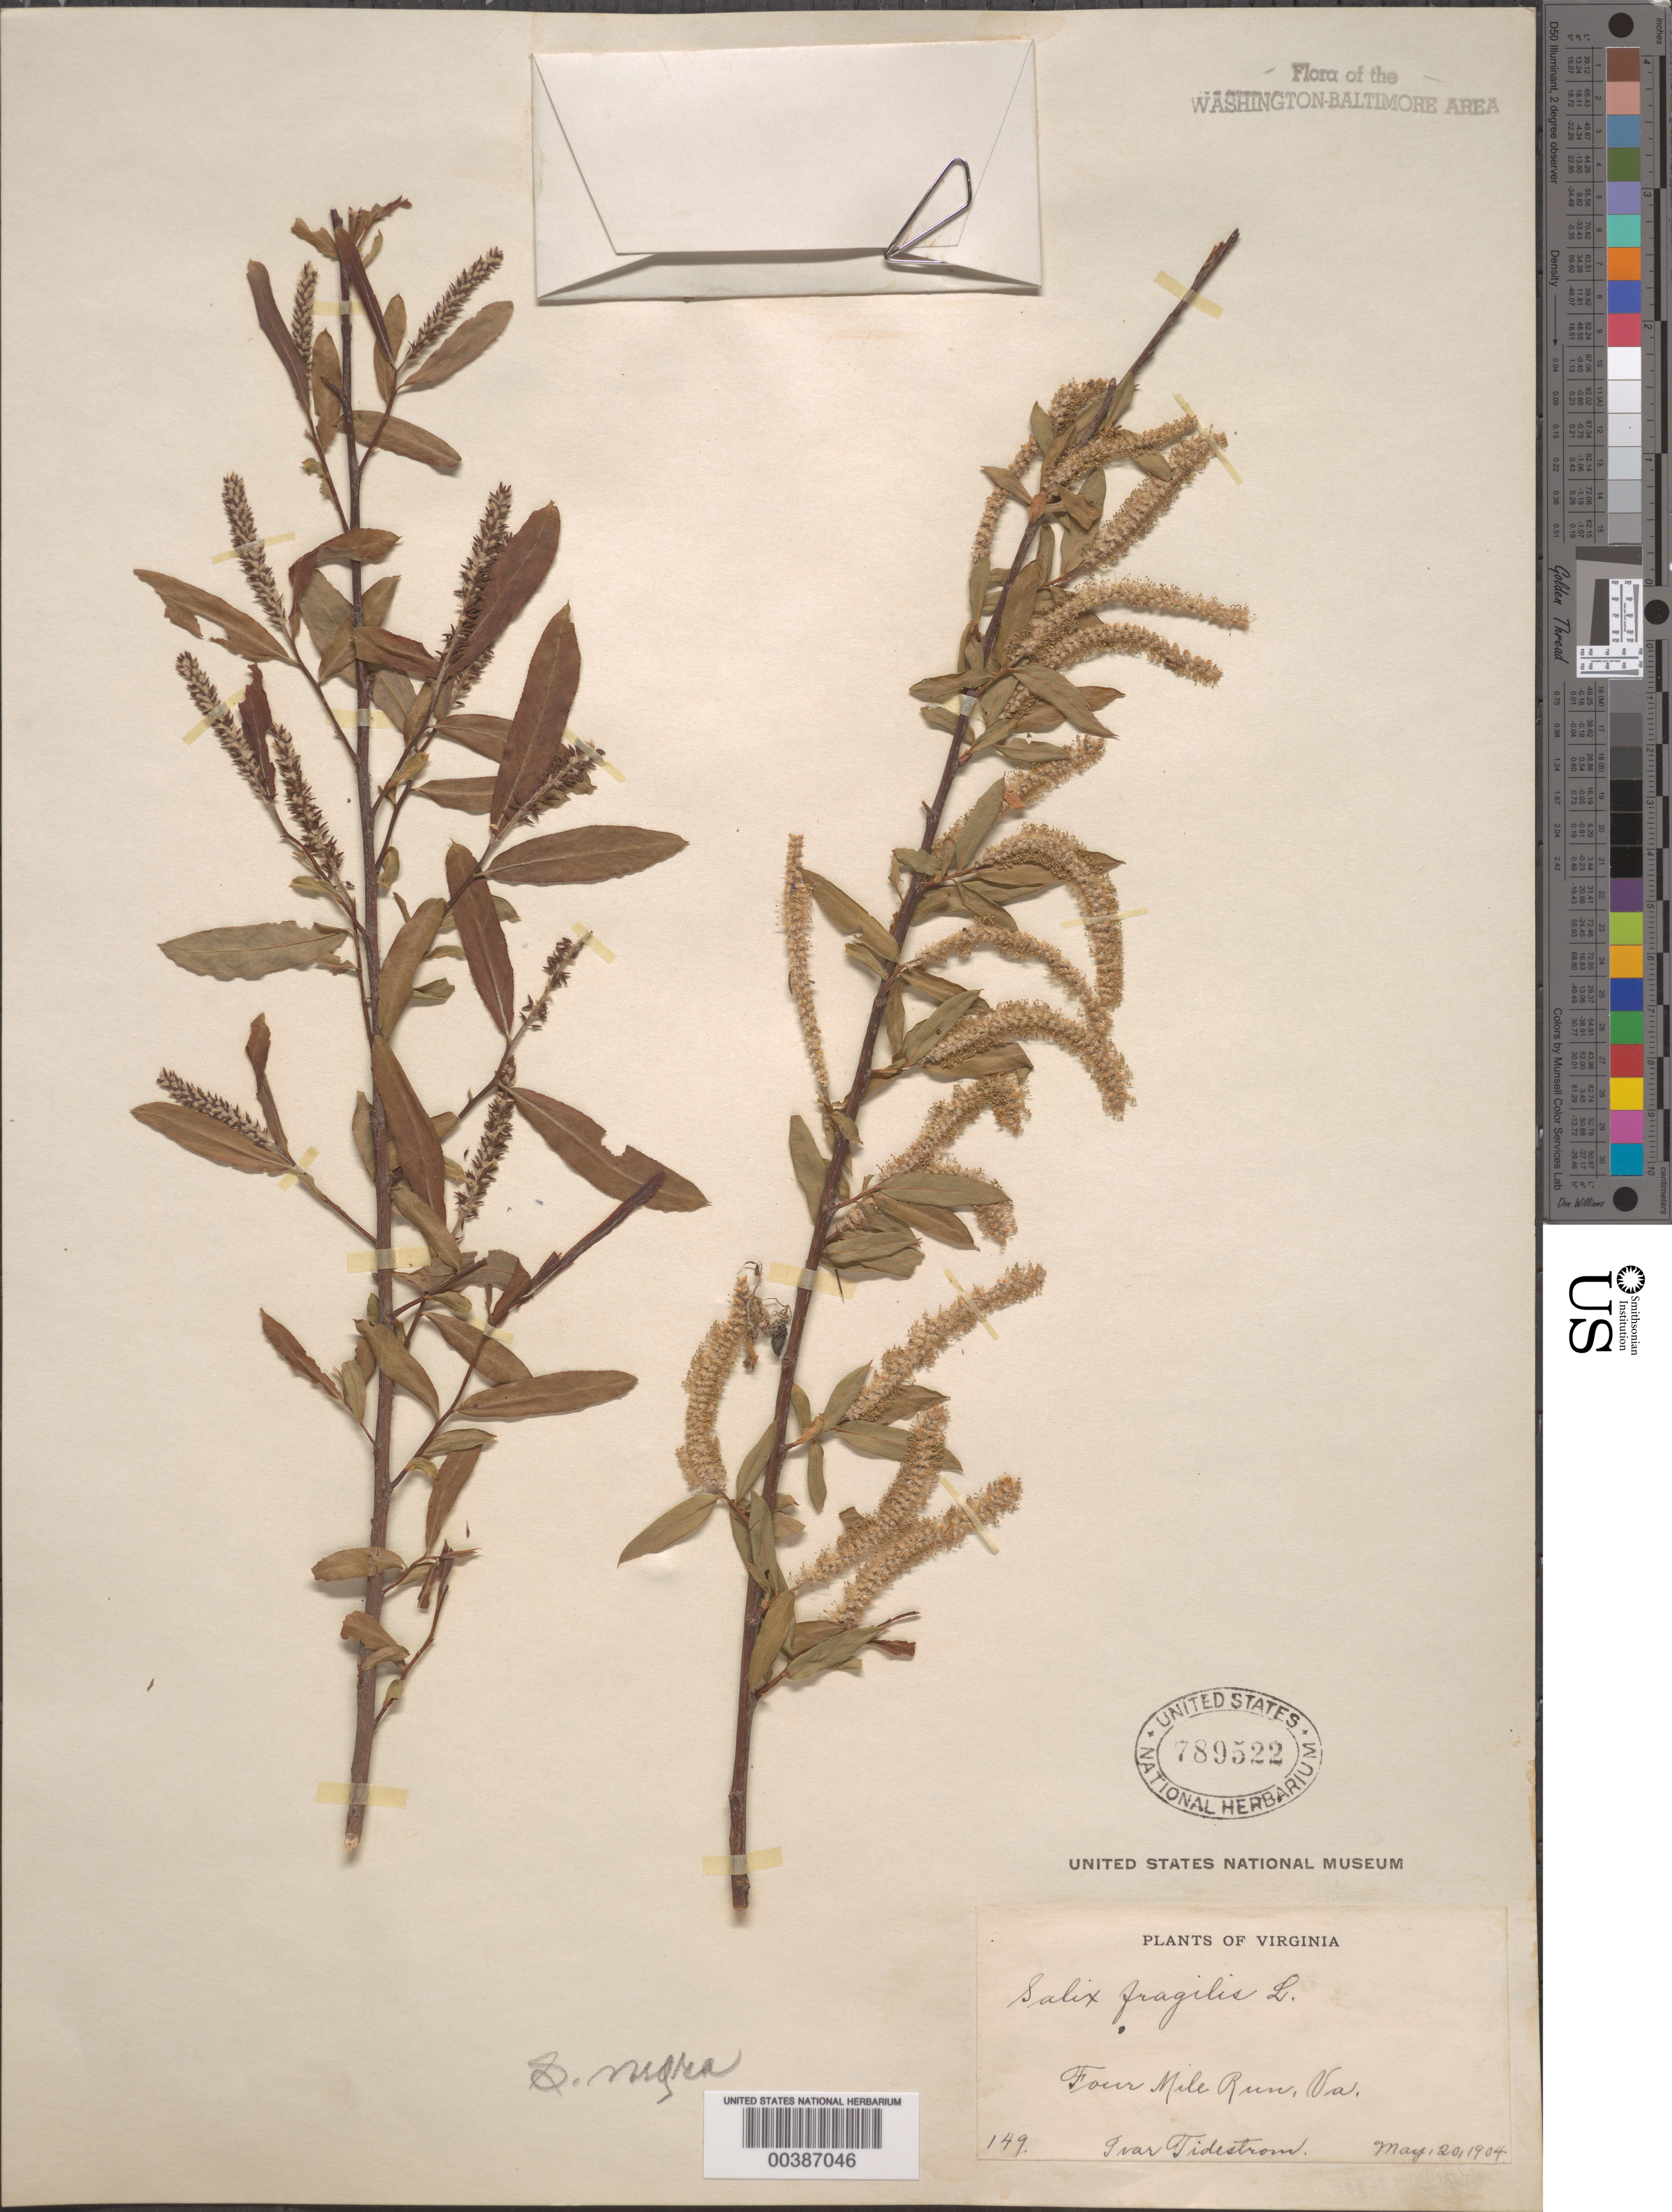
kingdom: Plantae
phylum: Tracheophyta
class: Magnoliopsida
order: Malpighiales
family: Salicaceae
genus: Salix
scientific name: Salix nigra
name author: Marshall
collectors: I. F. Tidestrom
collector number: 149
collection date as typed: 20 May 1904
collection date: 1904-05-20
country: United States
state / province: Virginia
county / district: Arlington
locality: Four Mile Run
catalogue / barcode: US 789522